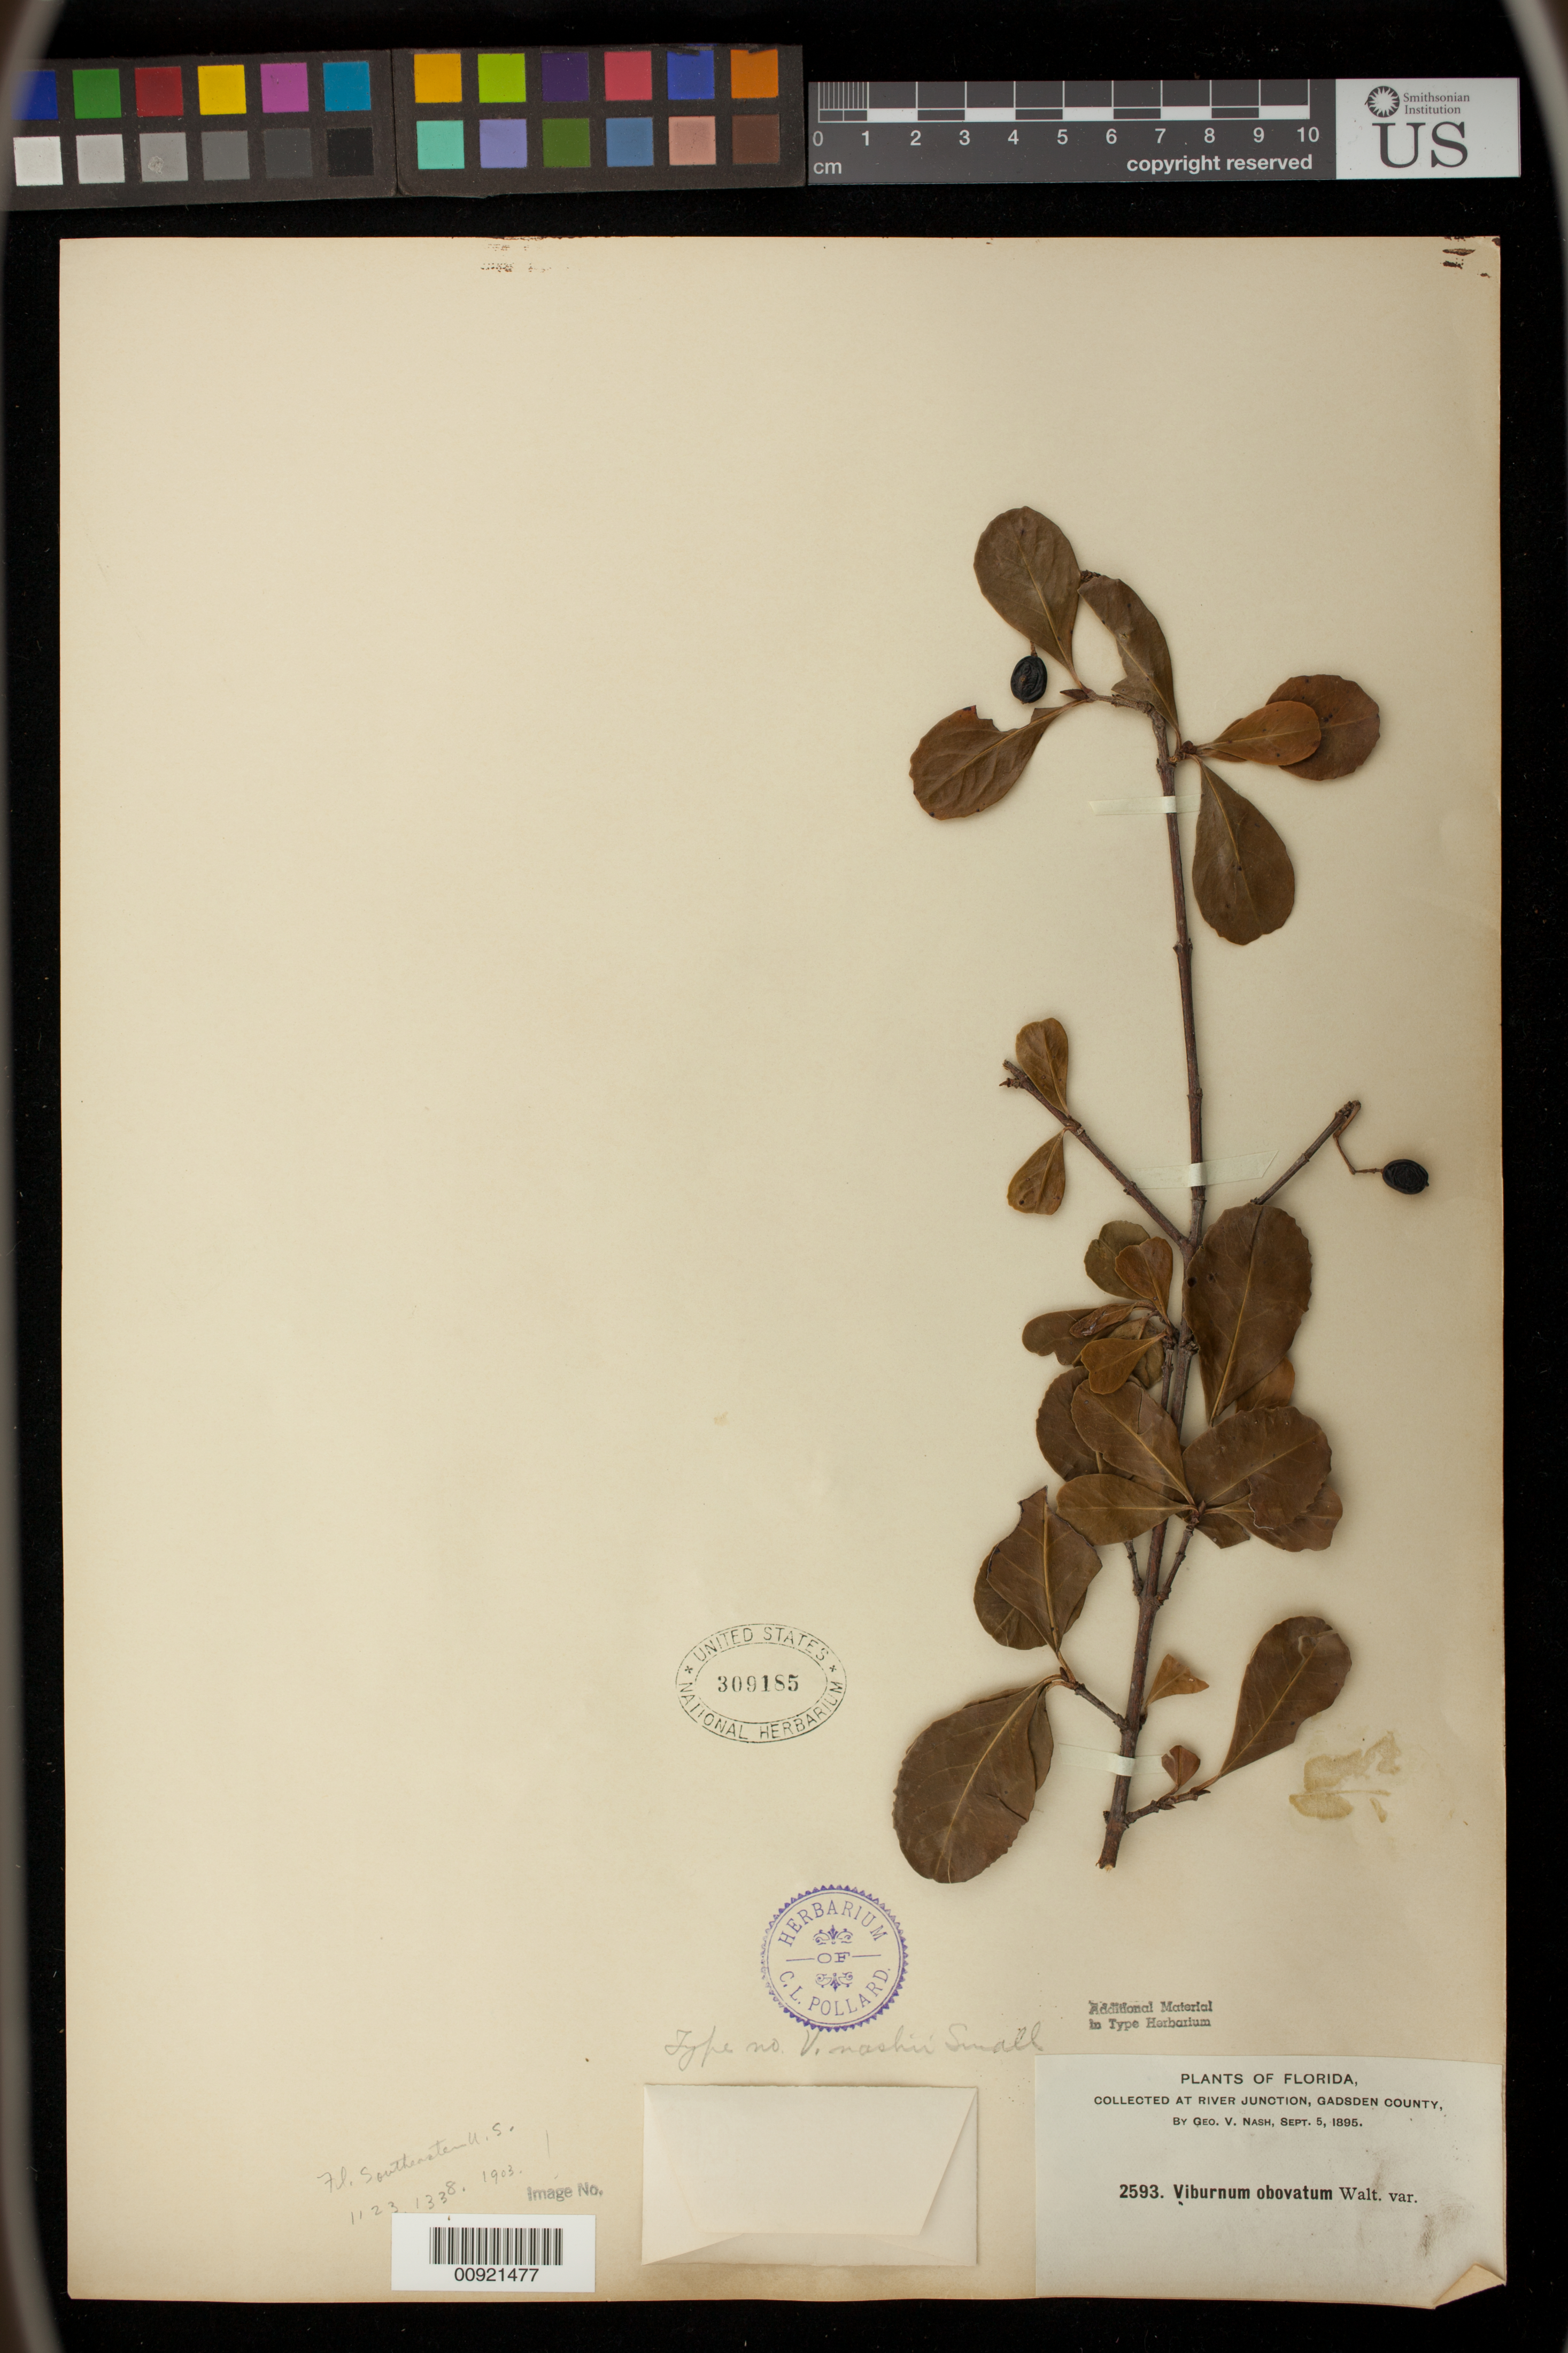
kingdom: Plantae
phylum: Tracheophyta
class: Magnoliopsida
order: Dipsacales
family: Viburnaceae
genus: Viburnum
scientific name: Viburnum nashii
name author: Small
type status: Isotype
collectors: G. V. Nash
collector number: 2593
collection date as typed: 05 Sep 1895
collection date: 1895-09-05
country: United States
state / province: Florida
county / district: Gadsden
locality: River Junction.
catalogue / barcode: US 309185